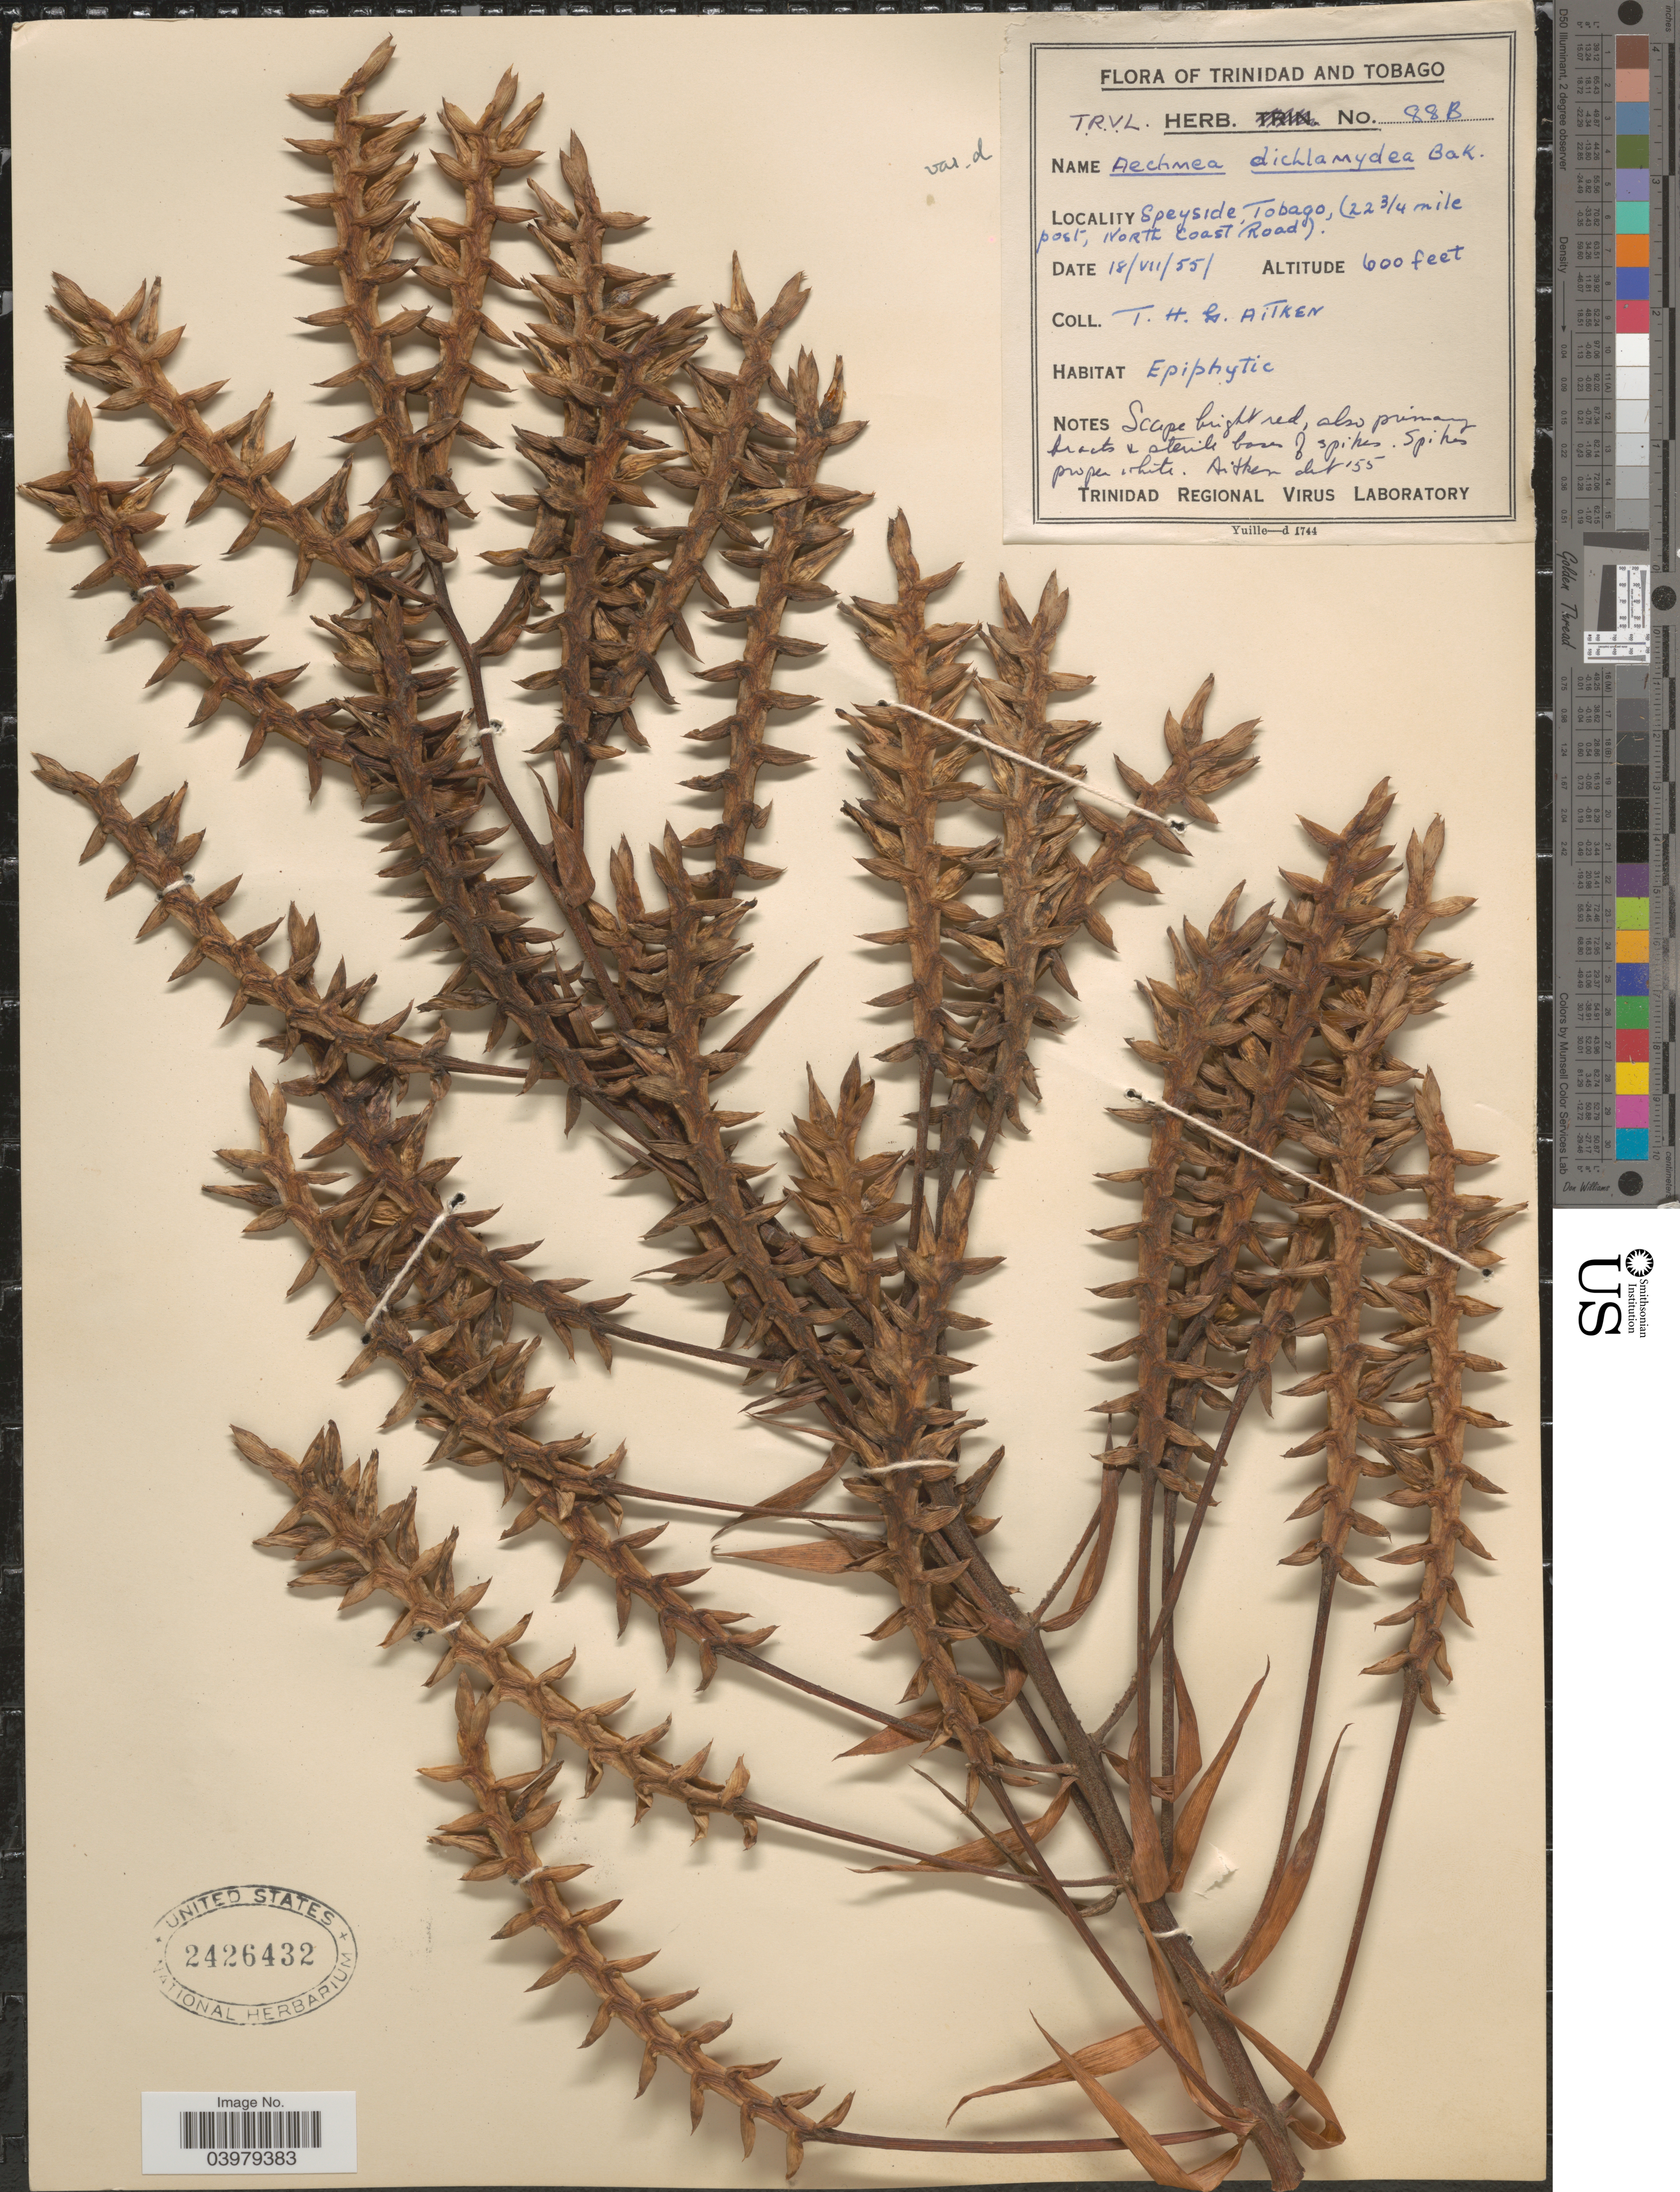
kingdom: Plantae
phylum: Tracheophyta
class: Liliopsida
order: Poales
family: Bromeliaceae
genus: Aechmea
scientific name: Aechmea dichlamydea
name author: Baker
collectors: T. Aitken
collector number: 88B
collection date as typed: Transcribed d/m/y: 18/7/55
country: Trinidad and Tobago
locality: Speyside, Tobago, (22¾ mile post, North Coast Road).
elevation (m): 183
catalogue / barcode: US 2426432